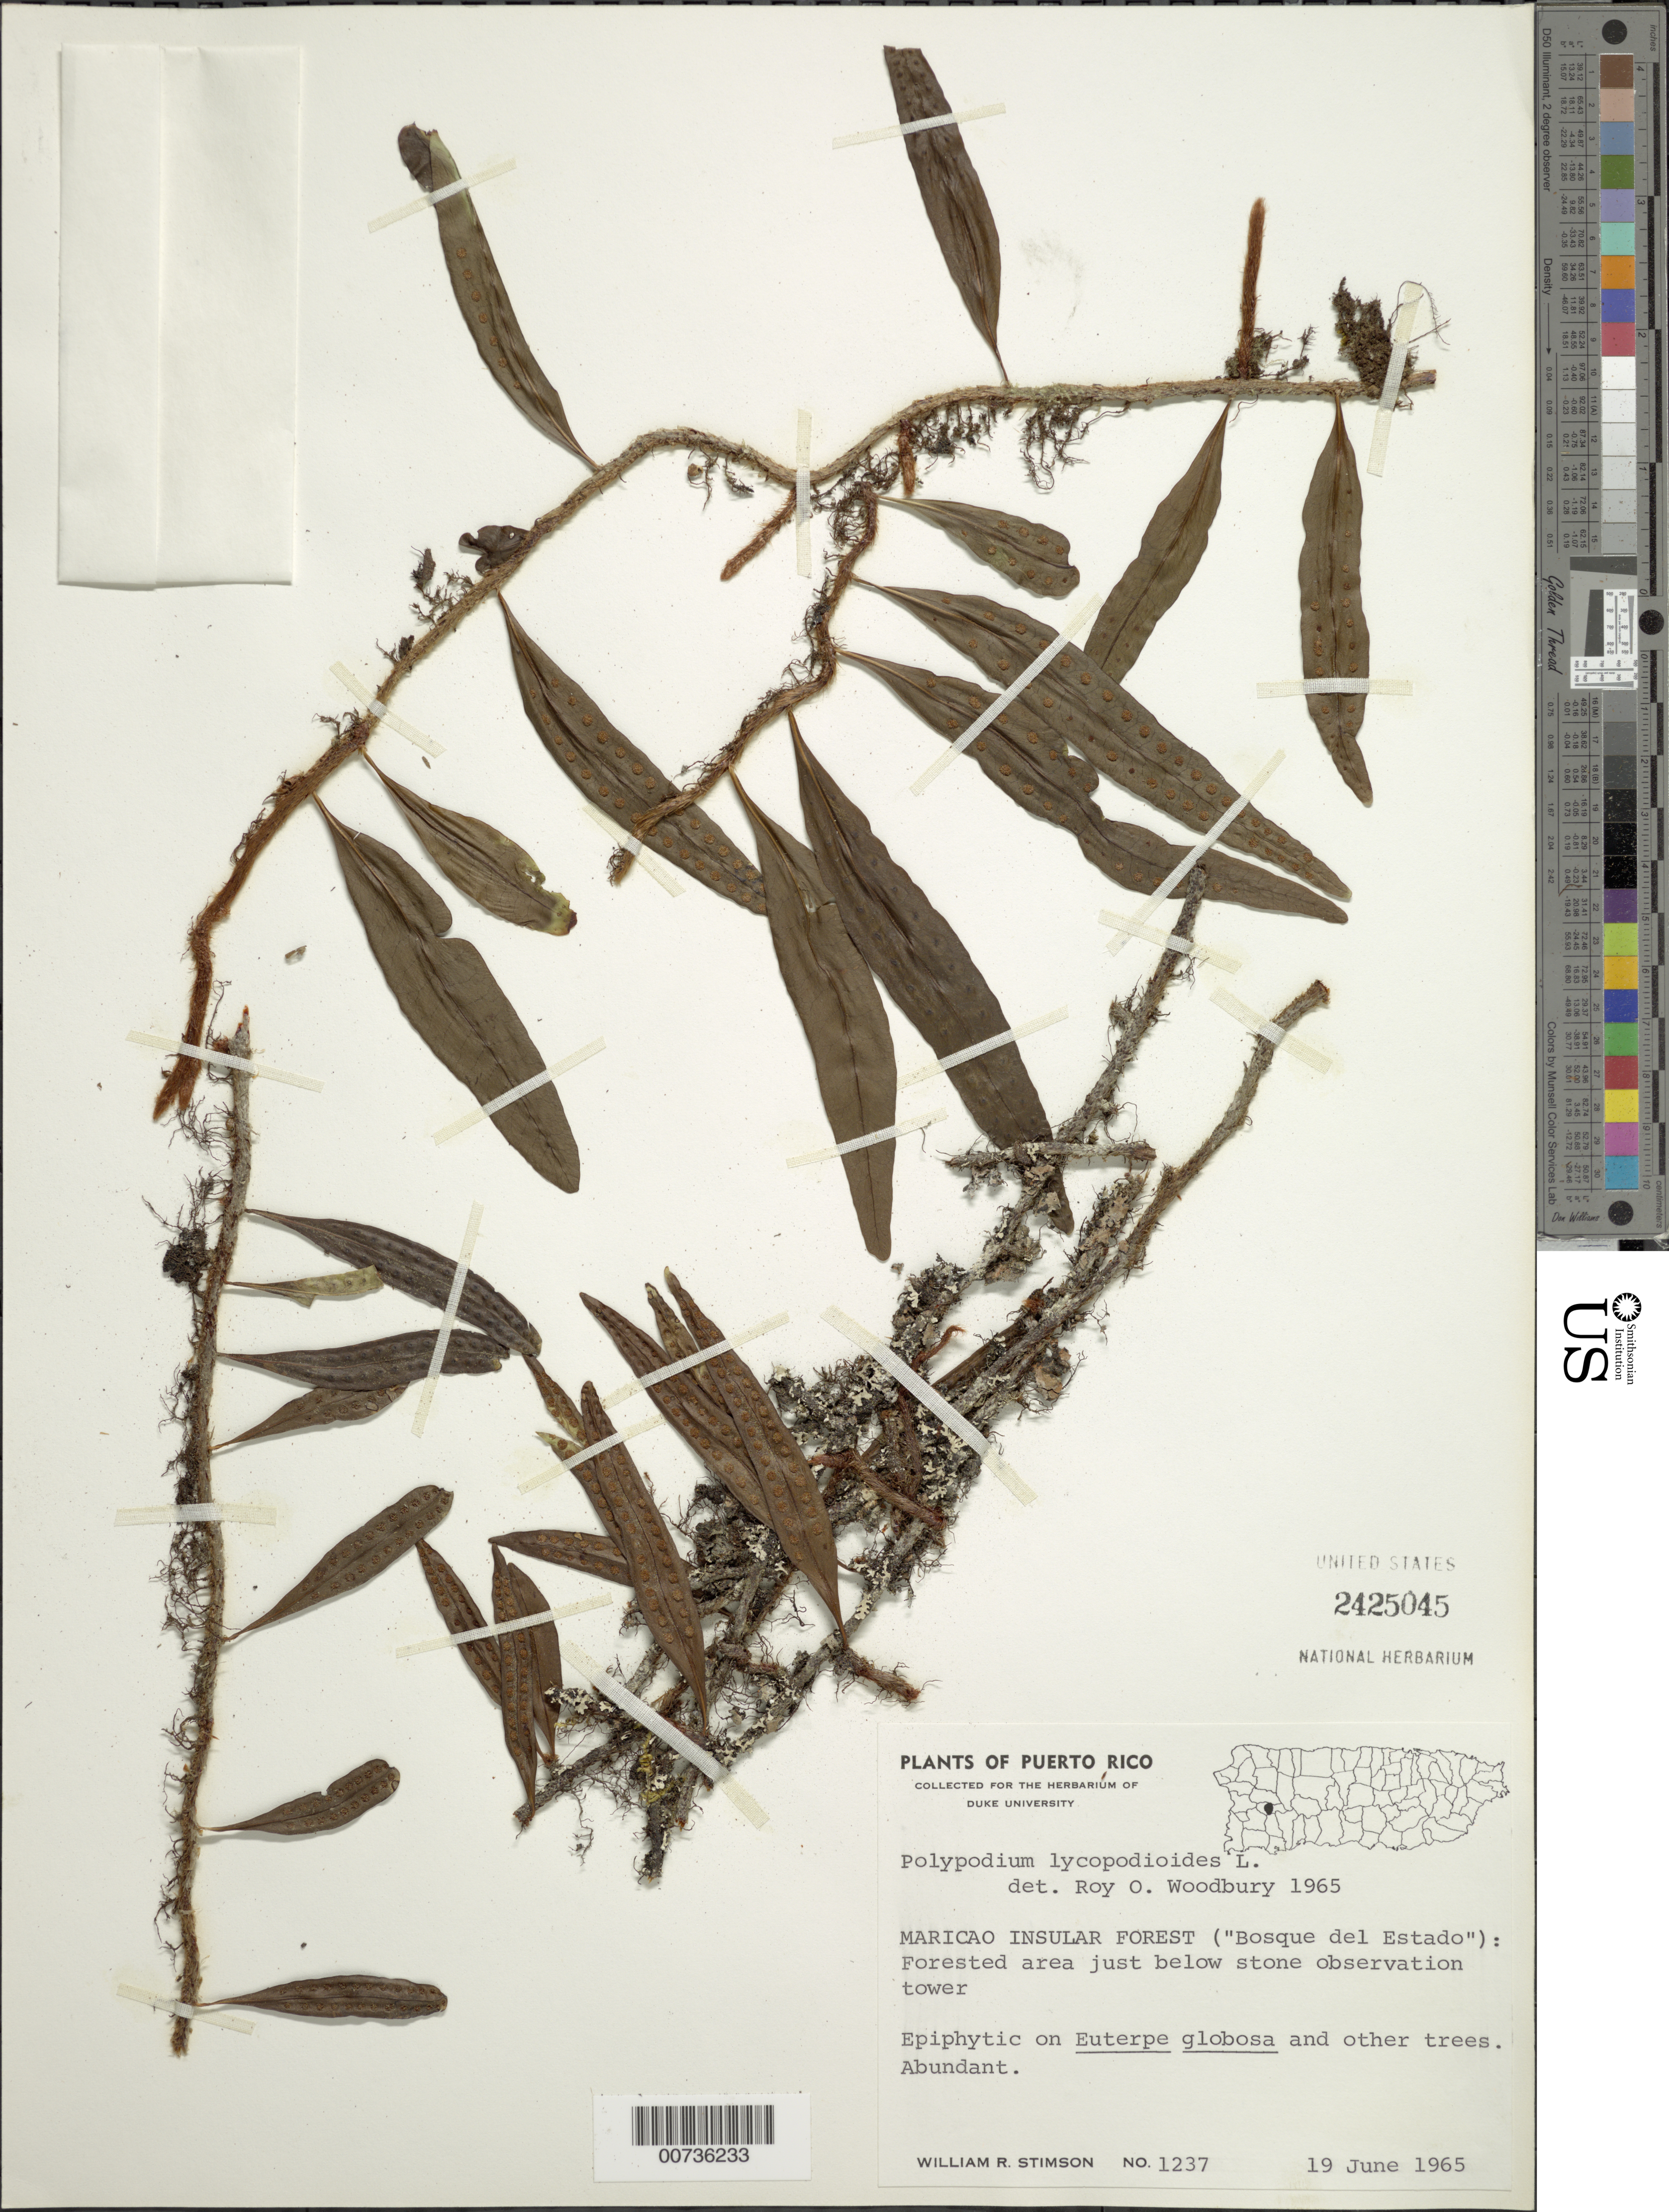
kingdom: Plantae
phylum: Tracheophyta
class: Polypodiopsida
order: Polypodiales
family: Polypodiaceae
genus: Microgramma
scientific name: Microgramma lycopodioides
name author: (L.) Copel.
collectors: W. R. Stimson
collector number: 1237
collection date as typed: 19 Jun 1965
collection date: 1965-06-19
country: Puerto Rico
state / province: Maricao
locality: Maricao Insular Forest ("Bosque del Estado"): Forested area just below stone observation tower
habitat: Epiphytic on Euterpe globosa and other trees. Abundant.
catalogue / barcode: US 2425045